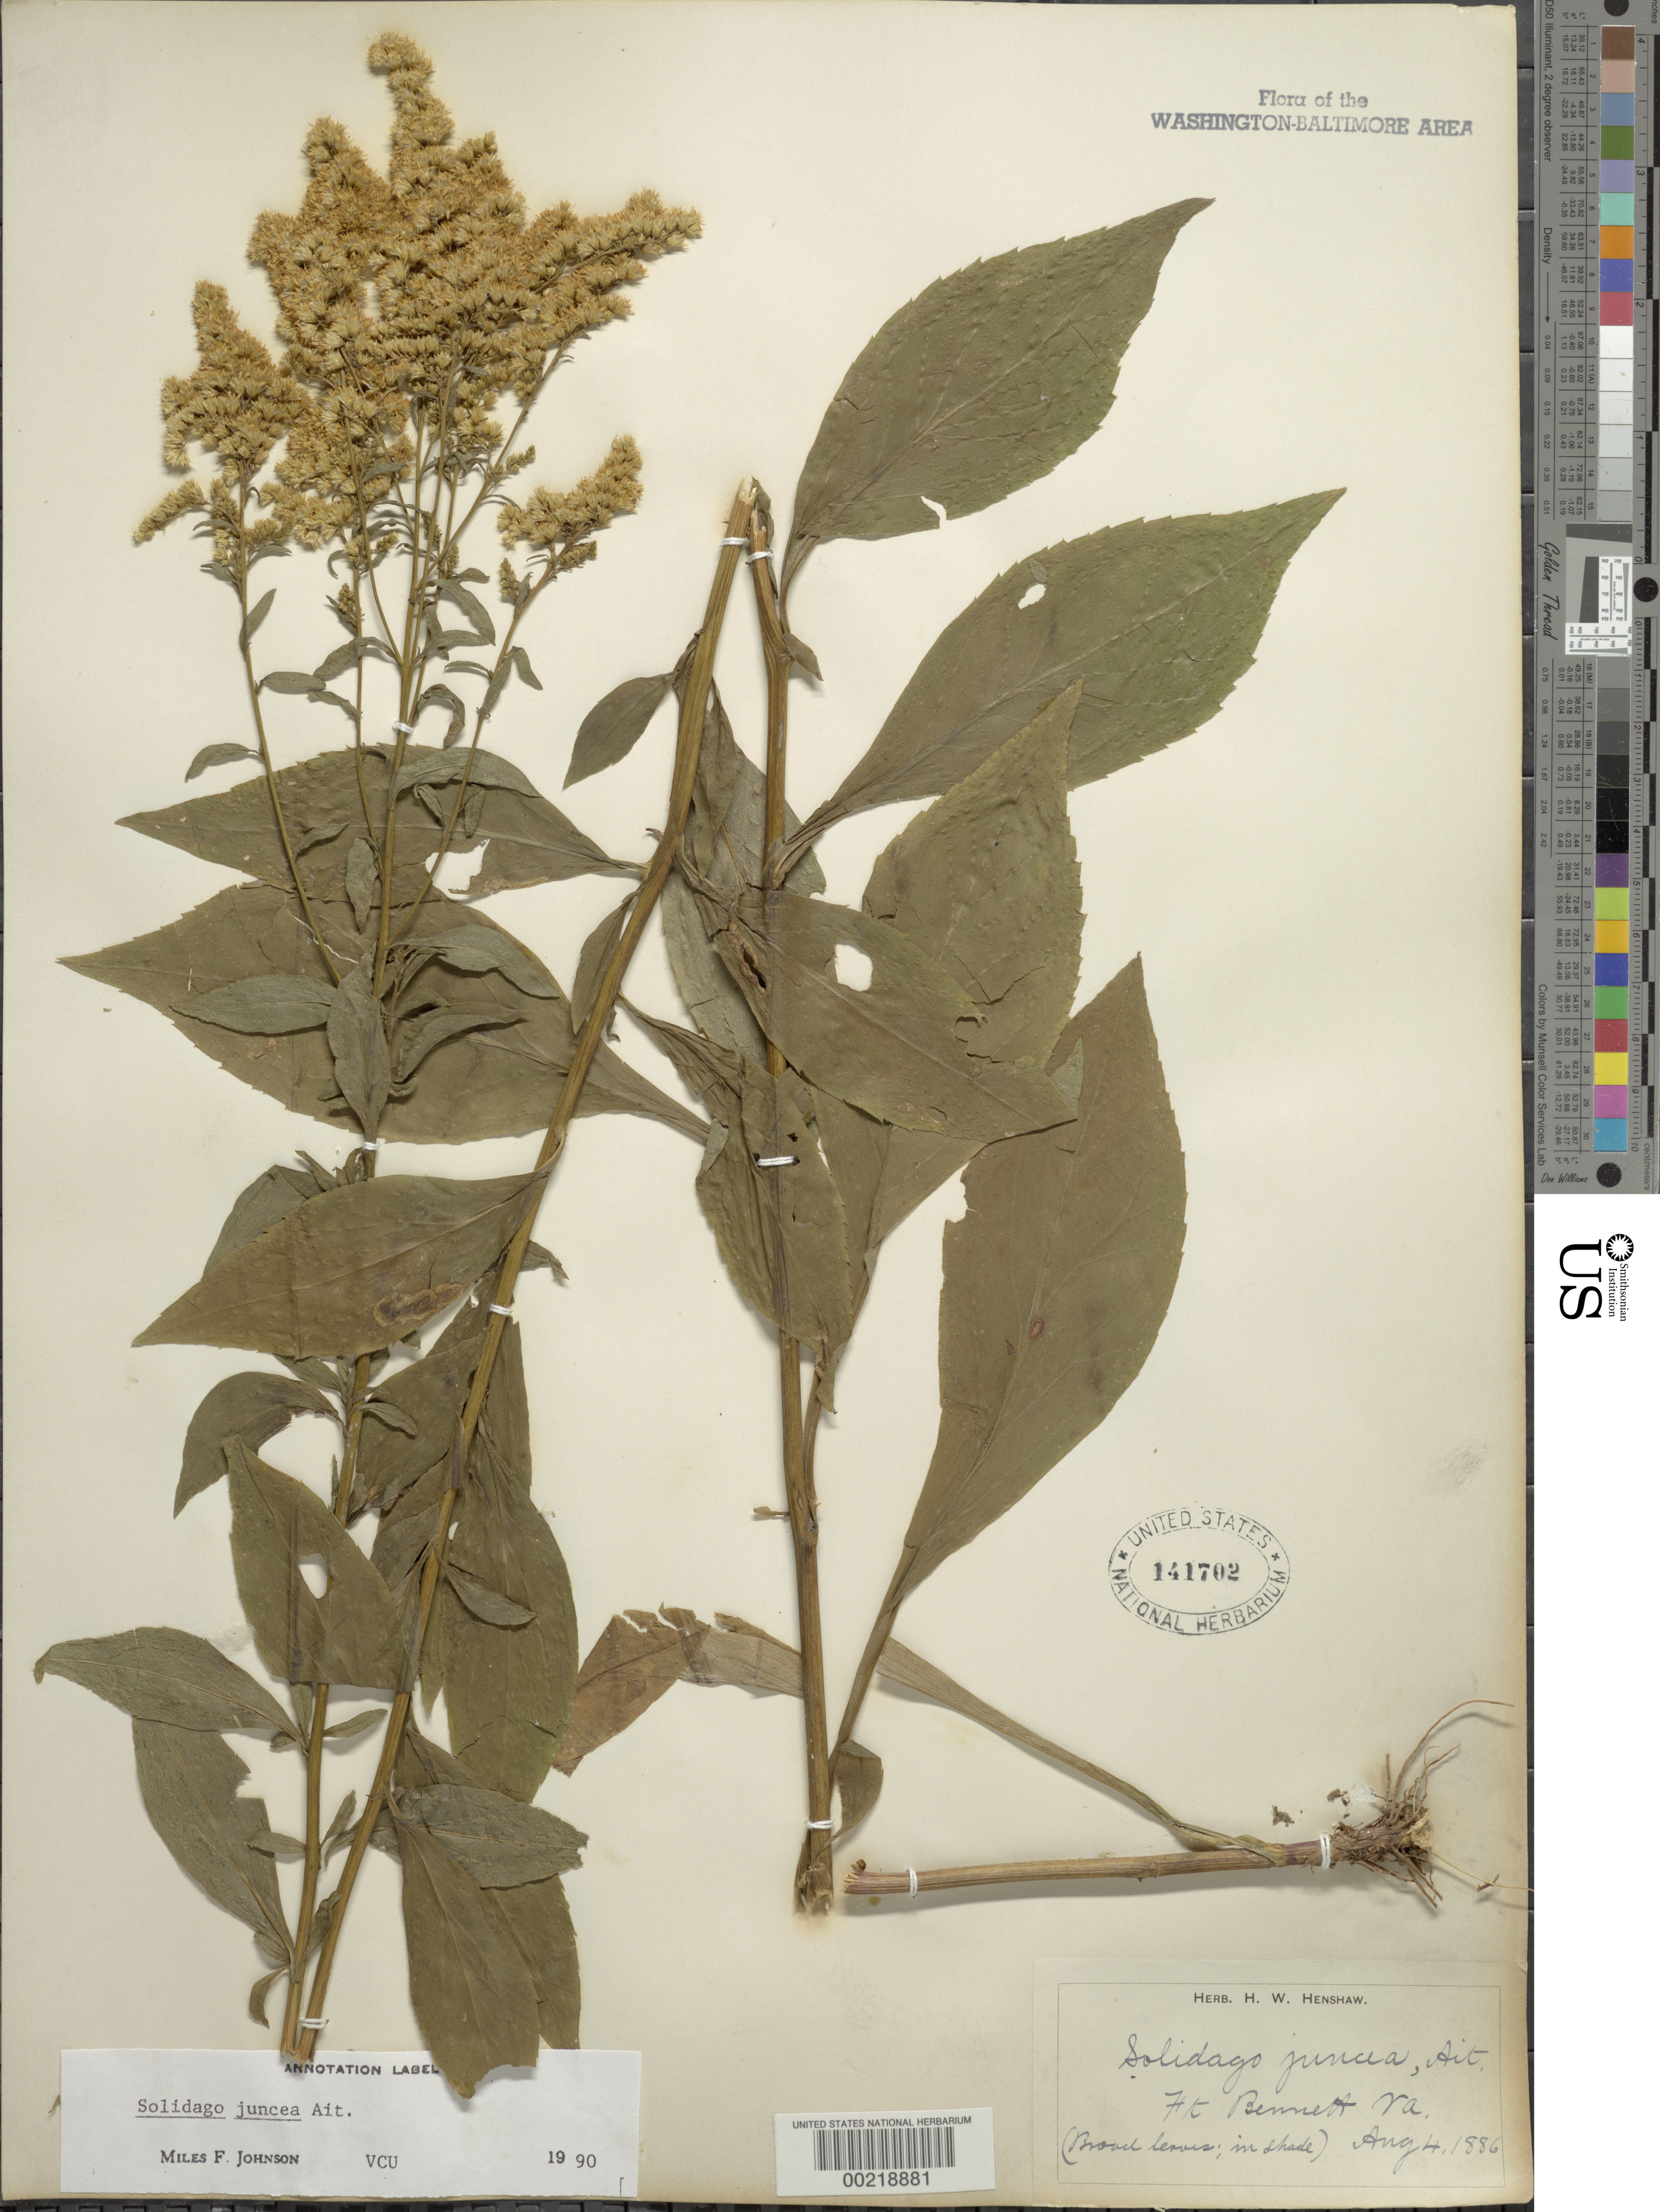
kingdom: Plantae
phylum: Tracheophyta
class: Magnoliopsida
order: Asterales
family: Asteraceae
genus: Solidago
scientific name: Solidago juncea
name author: Aiton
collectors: H. Henshaw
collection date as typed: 04 Aug 1886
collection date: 1886-08-04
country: United States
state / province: Virginia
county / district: Arlington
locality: Ft. Bennett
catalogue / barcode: US 141702